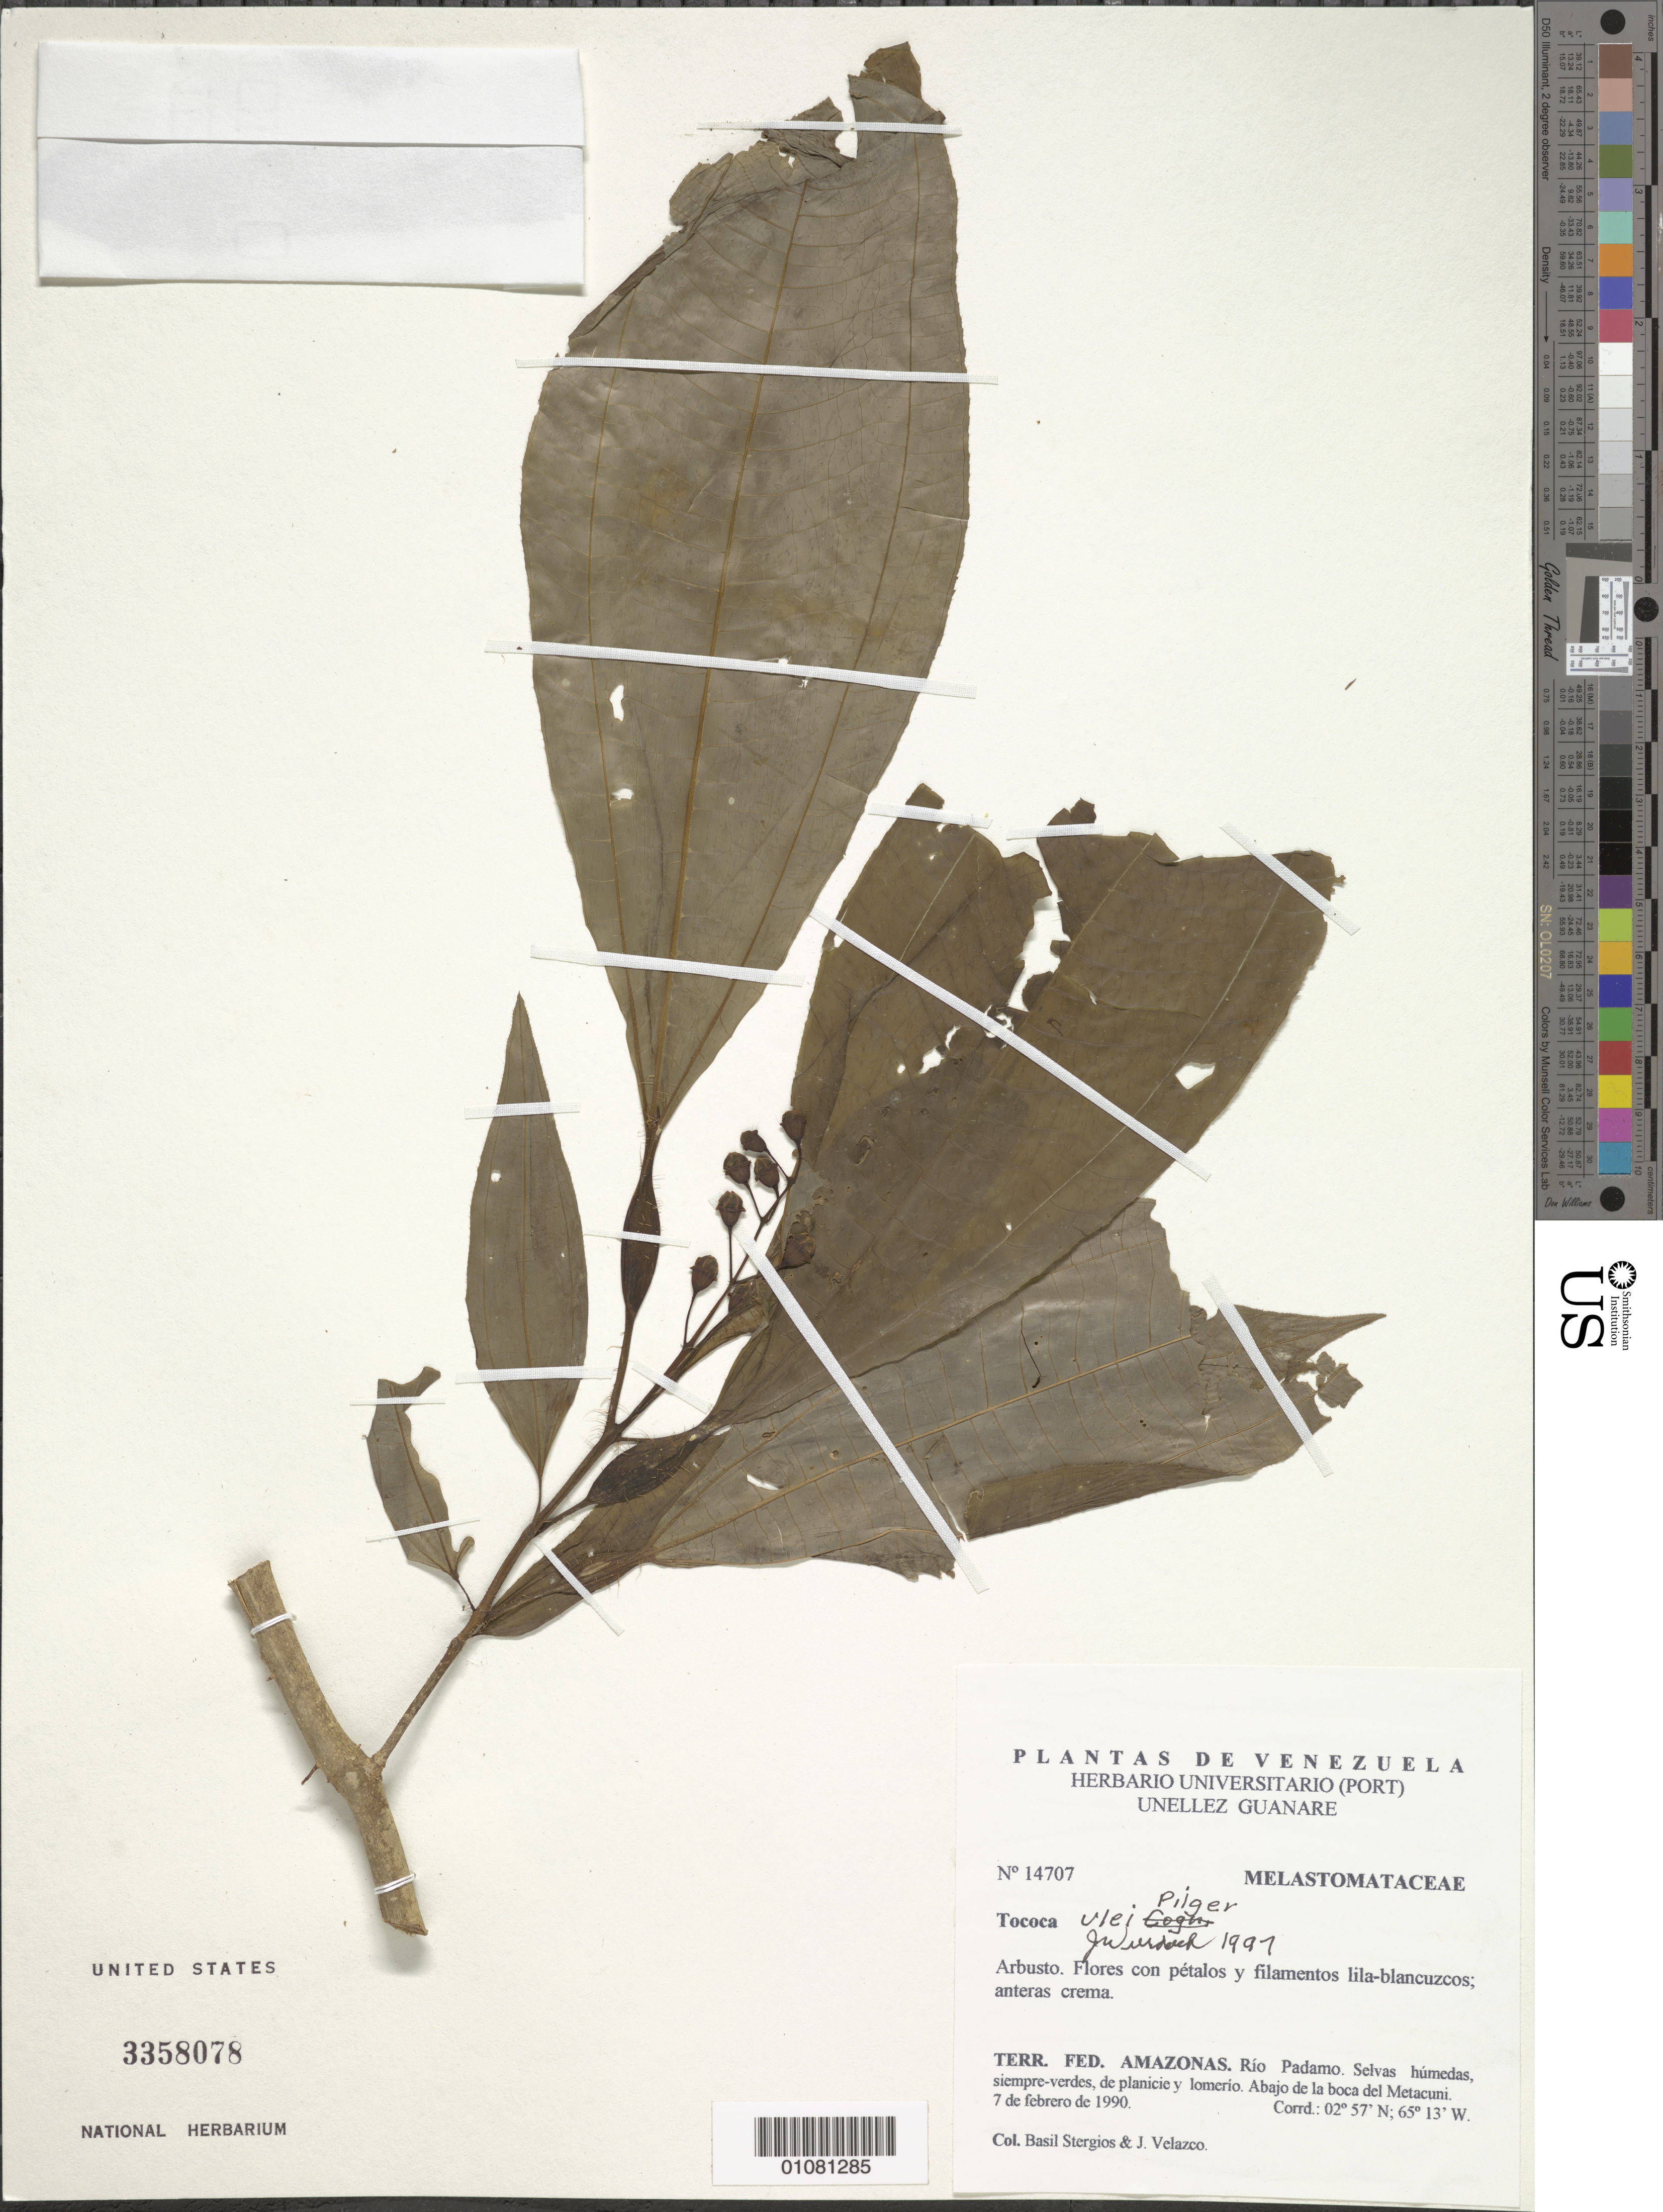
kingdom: Plantae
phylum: Tracheophyta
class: Magnoliopsida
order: Rosales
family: Rhamnaceae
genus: Ziziphus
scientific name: Ziziphus ulei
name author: Pilg.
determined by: Wurdack, John J., (US), US (UNITED STATES)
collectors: B. G. Stergios & J. Velazco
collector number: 14707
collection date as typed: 7-Feb-90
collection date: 1990-02-07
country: Venezuela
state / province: Amazonas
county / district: Alto Orinoco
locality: Río Padamo, abajo de la boca del Metacuni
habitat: Selvas humedas, siempre-verdes, de planicie y lomberio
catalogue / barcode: US 3358078